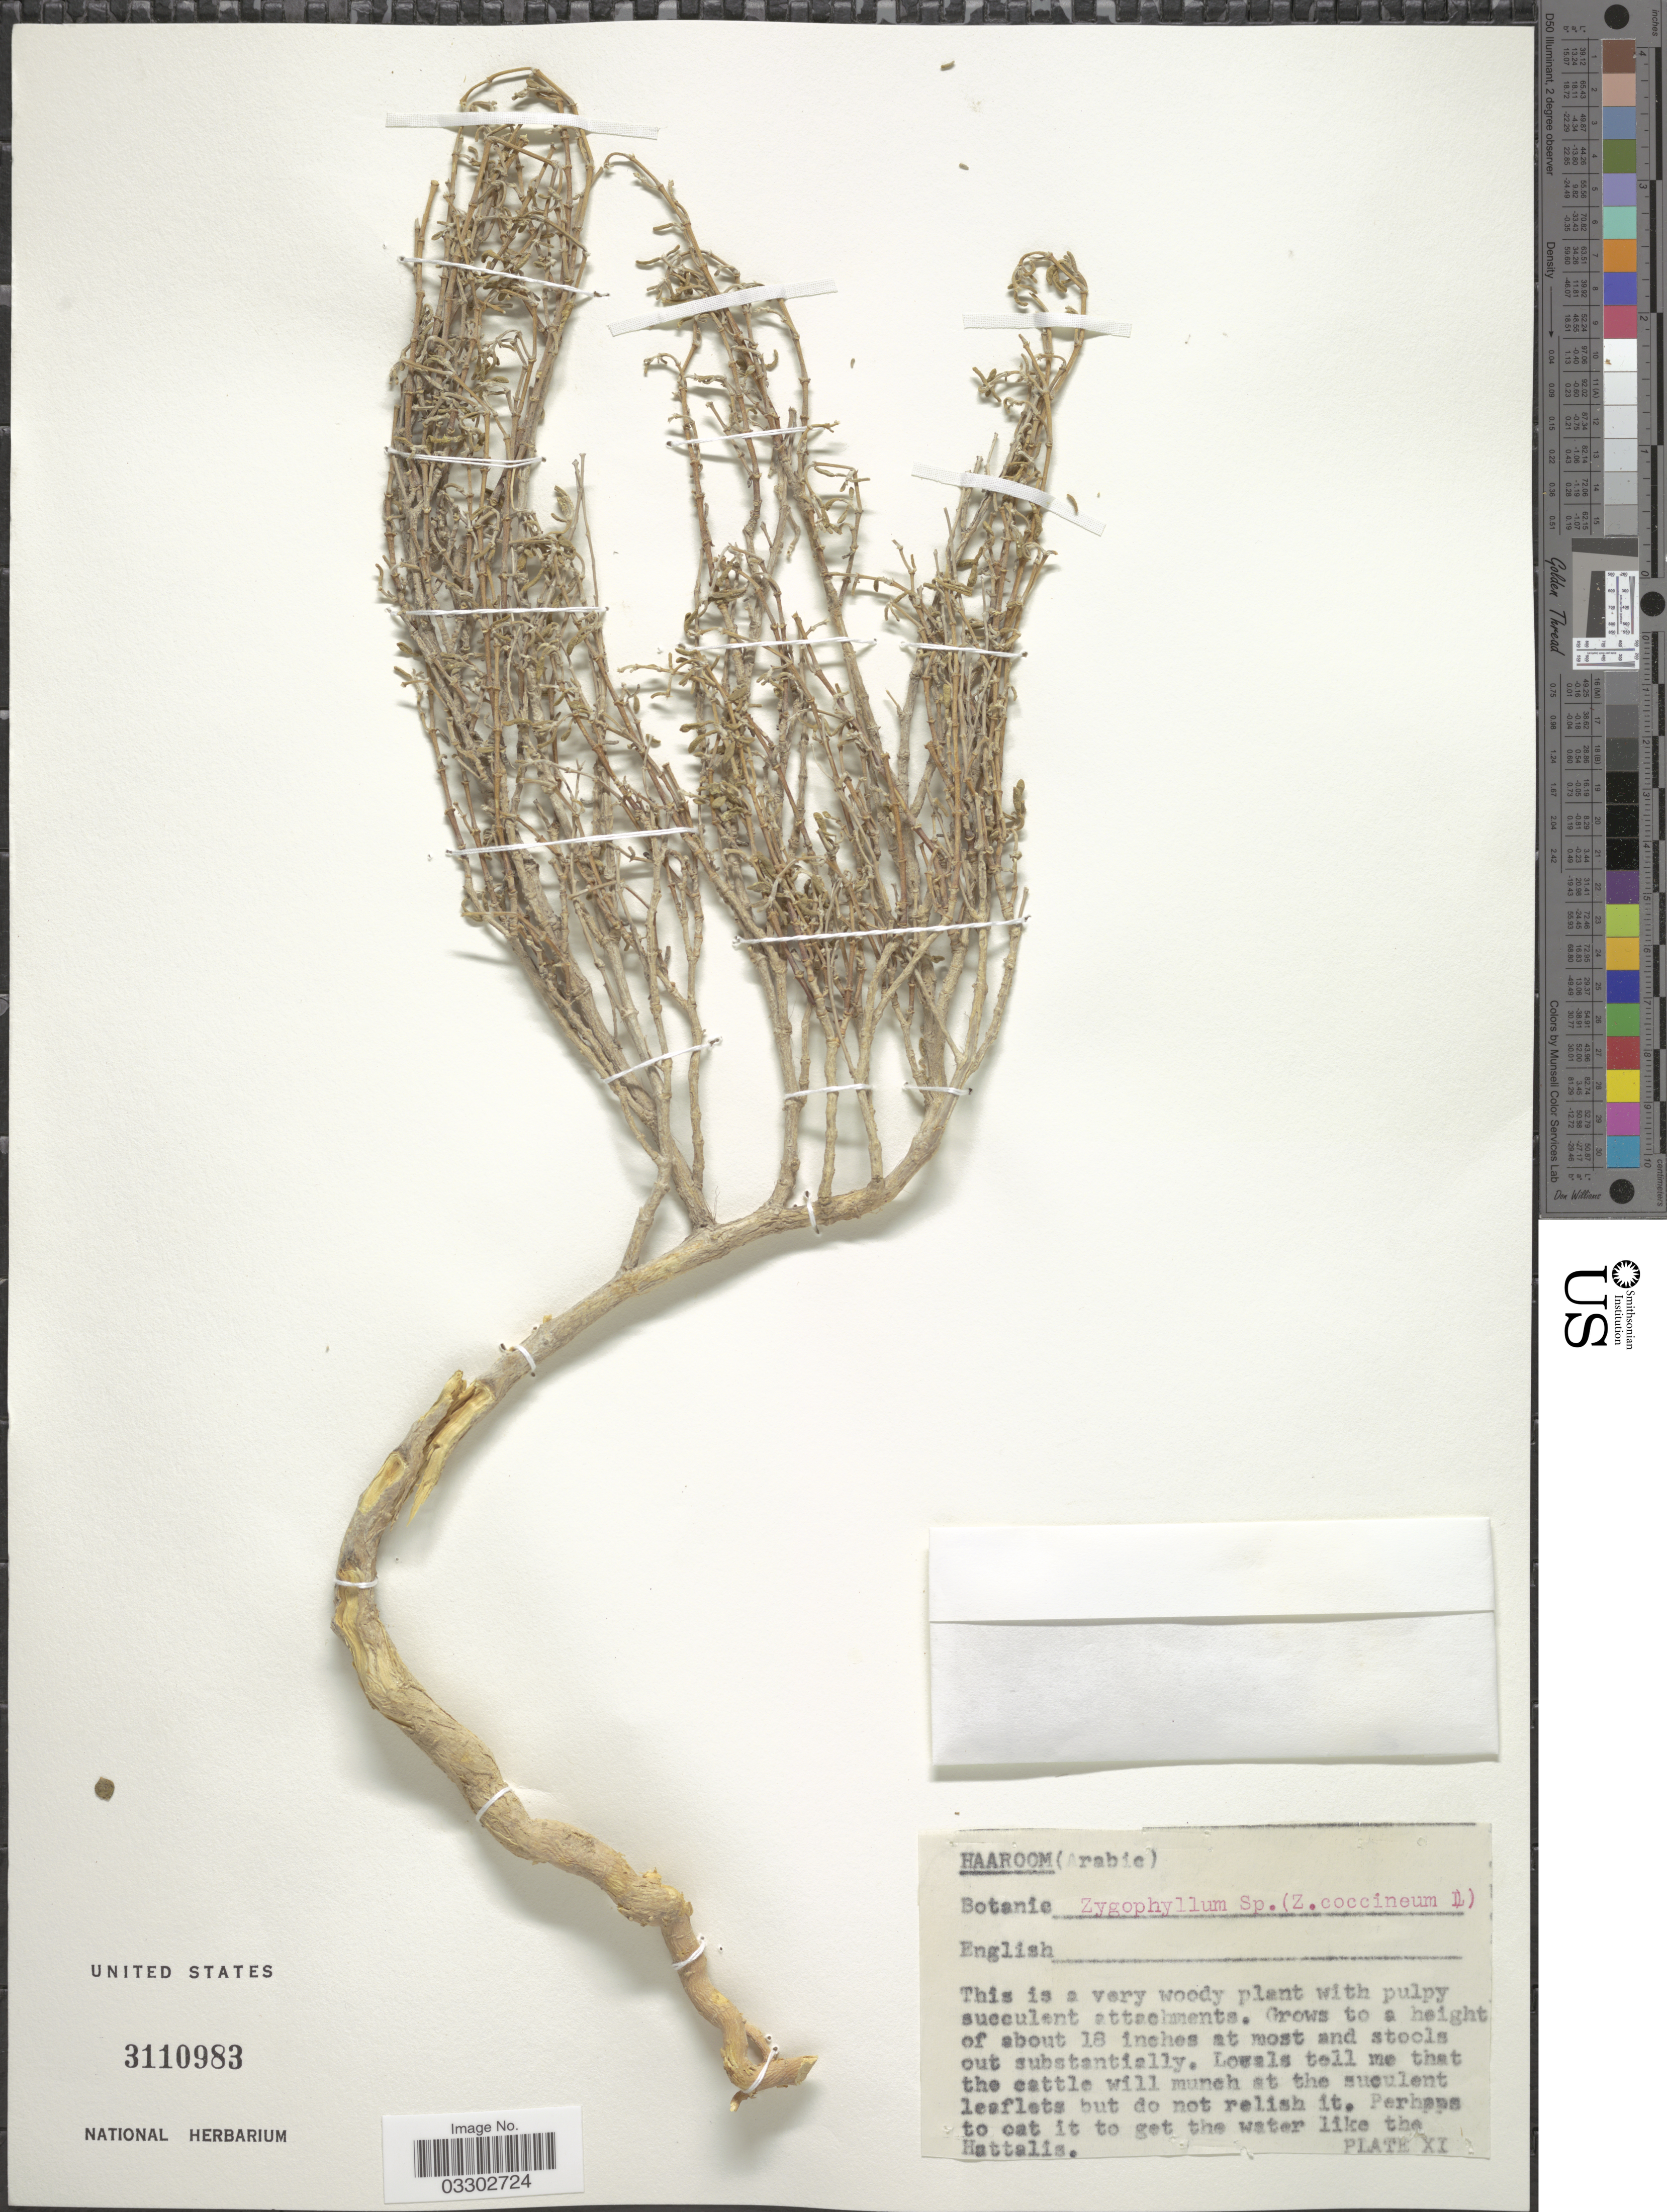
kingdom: Plantae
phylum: Tracheophyta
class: Magnoliopsida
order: Zygophyllales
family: Zygophyllaceae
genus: Zygophyllum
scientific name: Zygophyllum coccineum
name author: L.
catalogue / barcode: US 3110983